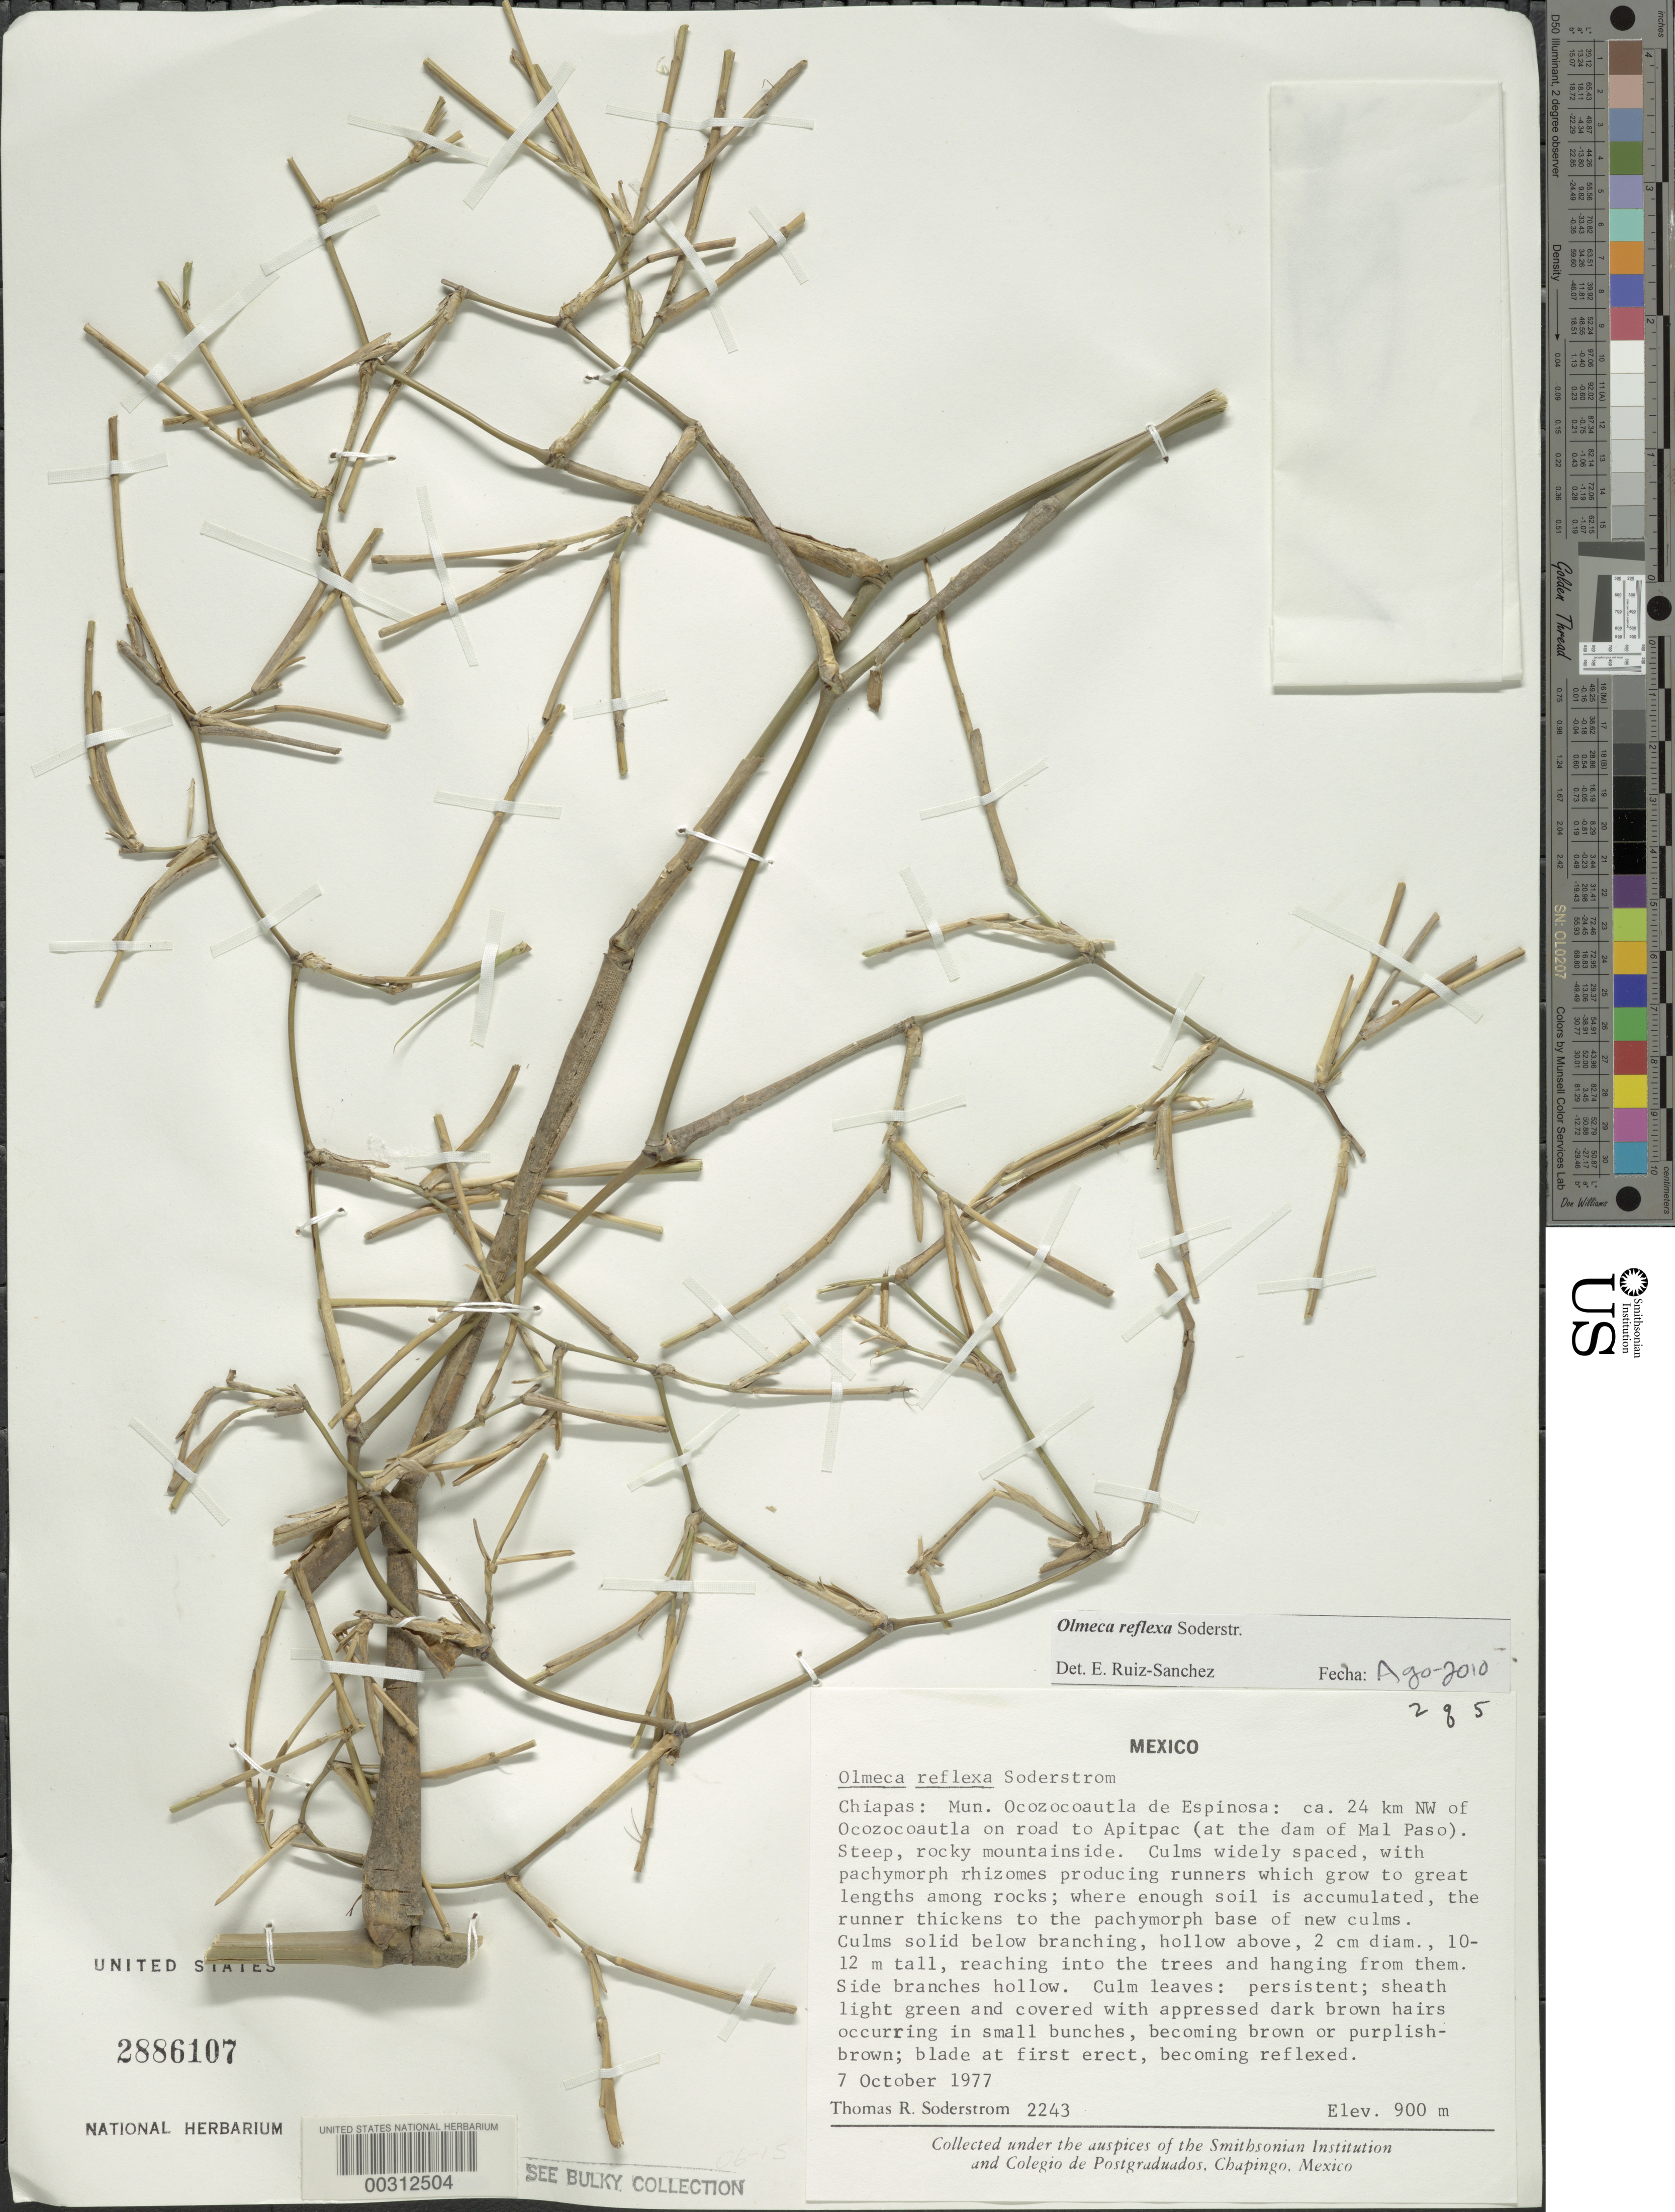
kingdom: Plantae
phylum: Tracheophyta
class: Liliopsida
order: Poales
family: Poaceae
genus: Olmeca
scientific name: Olmeca reflexa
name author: Soderstr.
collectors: T. R. Soderstrom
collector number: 2243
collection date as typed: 07 Oct 1977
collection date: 1977-10-07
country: Mexico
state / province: Chiapas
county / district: Ocozocoautla de Espinosa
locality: Mal Paso dam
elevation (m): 900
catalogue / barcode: US 2886107